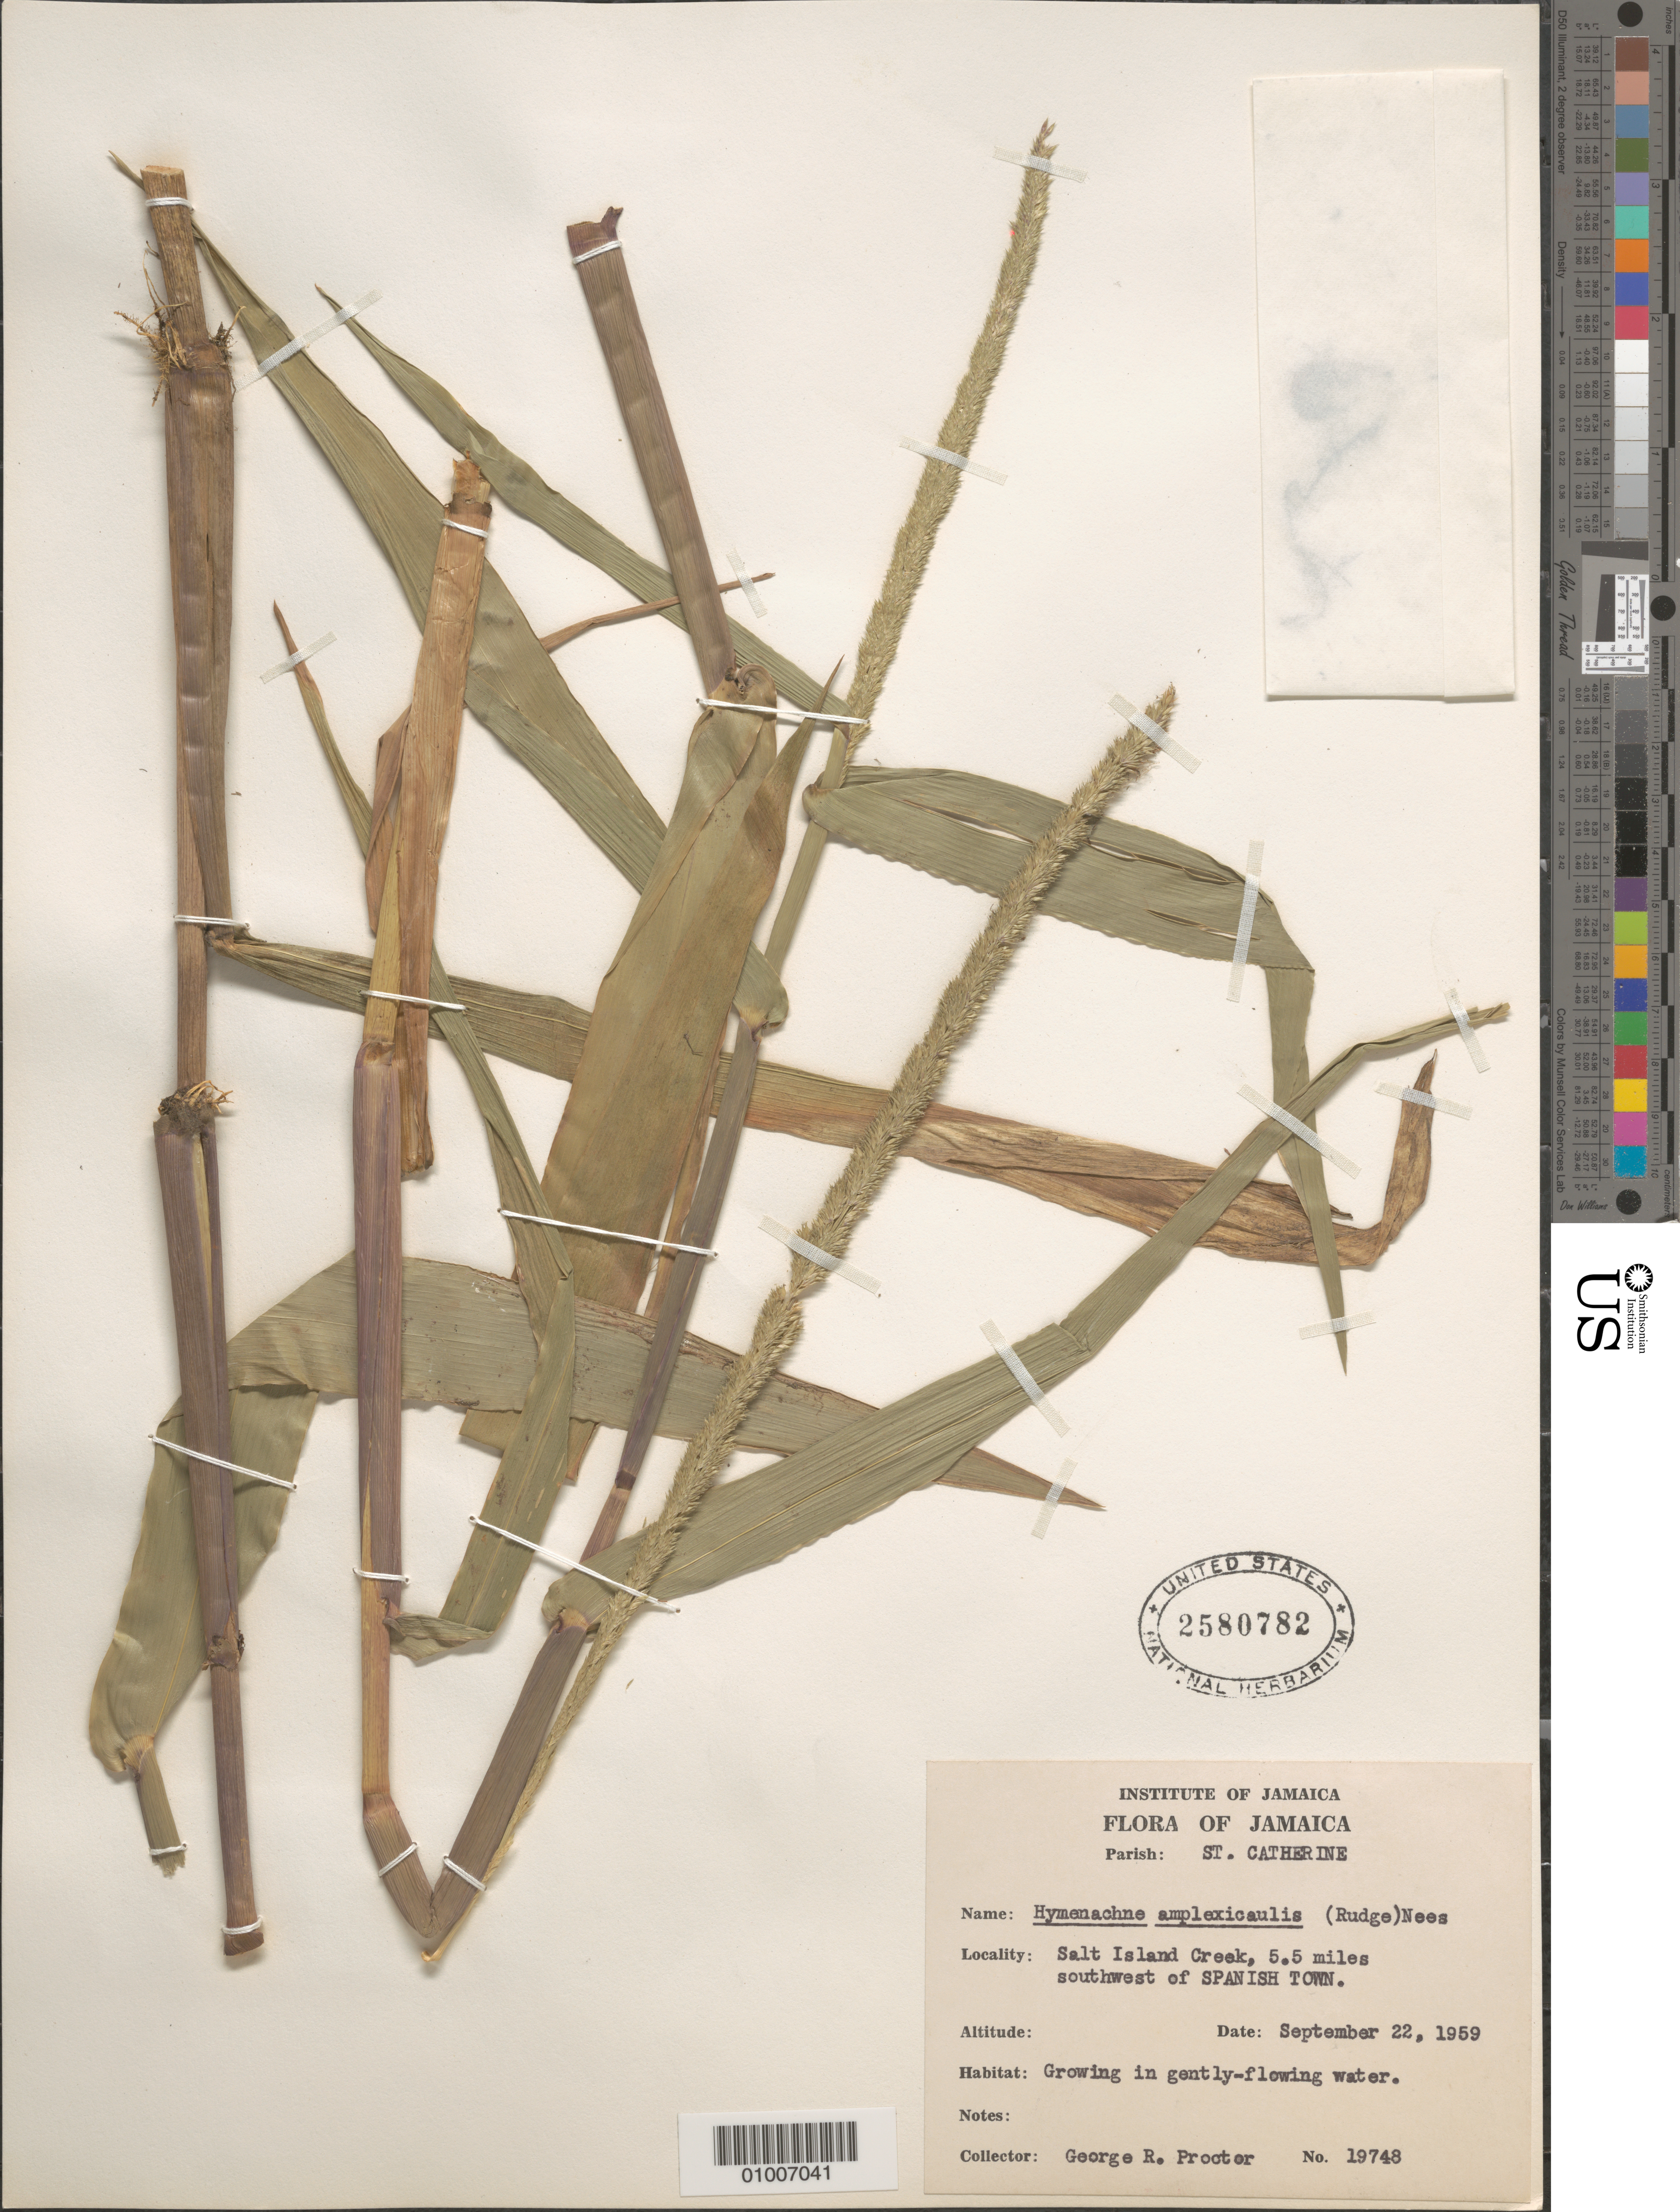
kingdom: Plantae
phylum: Tracheophyta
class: Liliopsida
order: Poales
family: Poaceae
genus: Hymenachne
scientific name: Hymenachne amplexicaulis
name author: (Rudge) Nees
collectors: G. R. Proctor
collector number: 19748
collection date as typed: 22 Sep 1959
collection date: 1959-09-22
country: Jamaica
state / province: Saint Catherine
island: Jamaica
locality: salt Island Creek, 5.5 miles SW of Spanish Town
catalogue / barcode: US 2580782